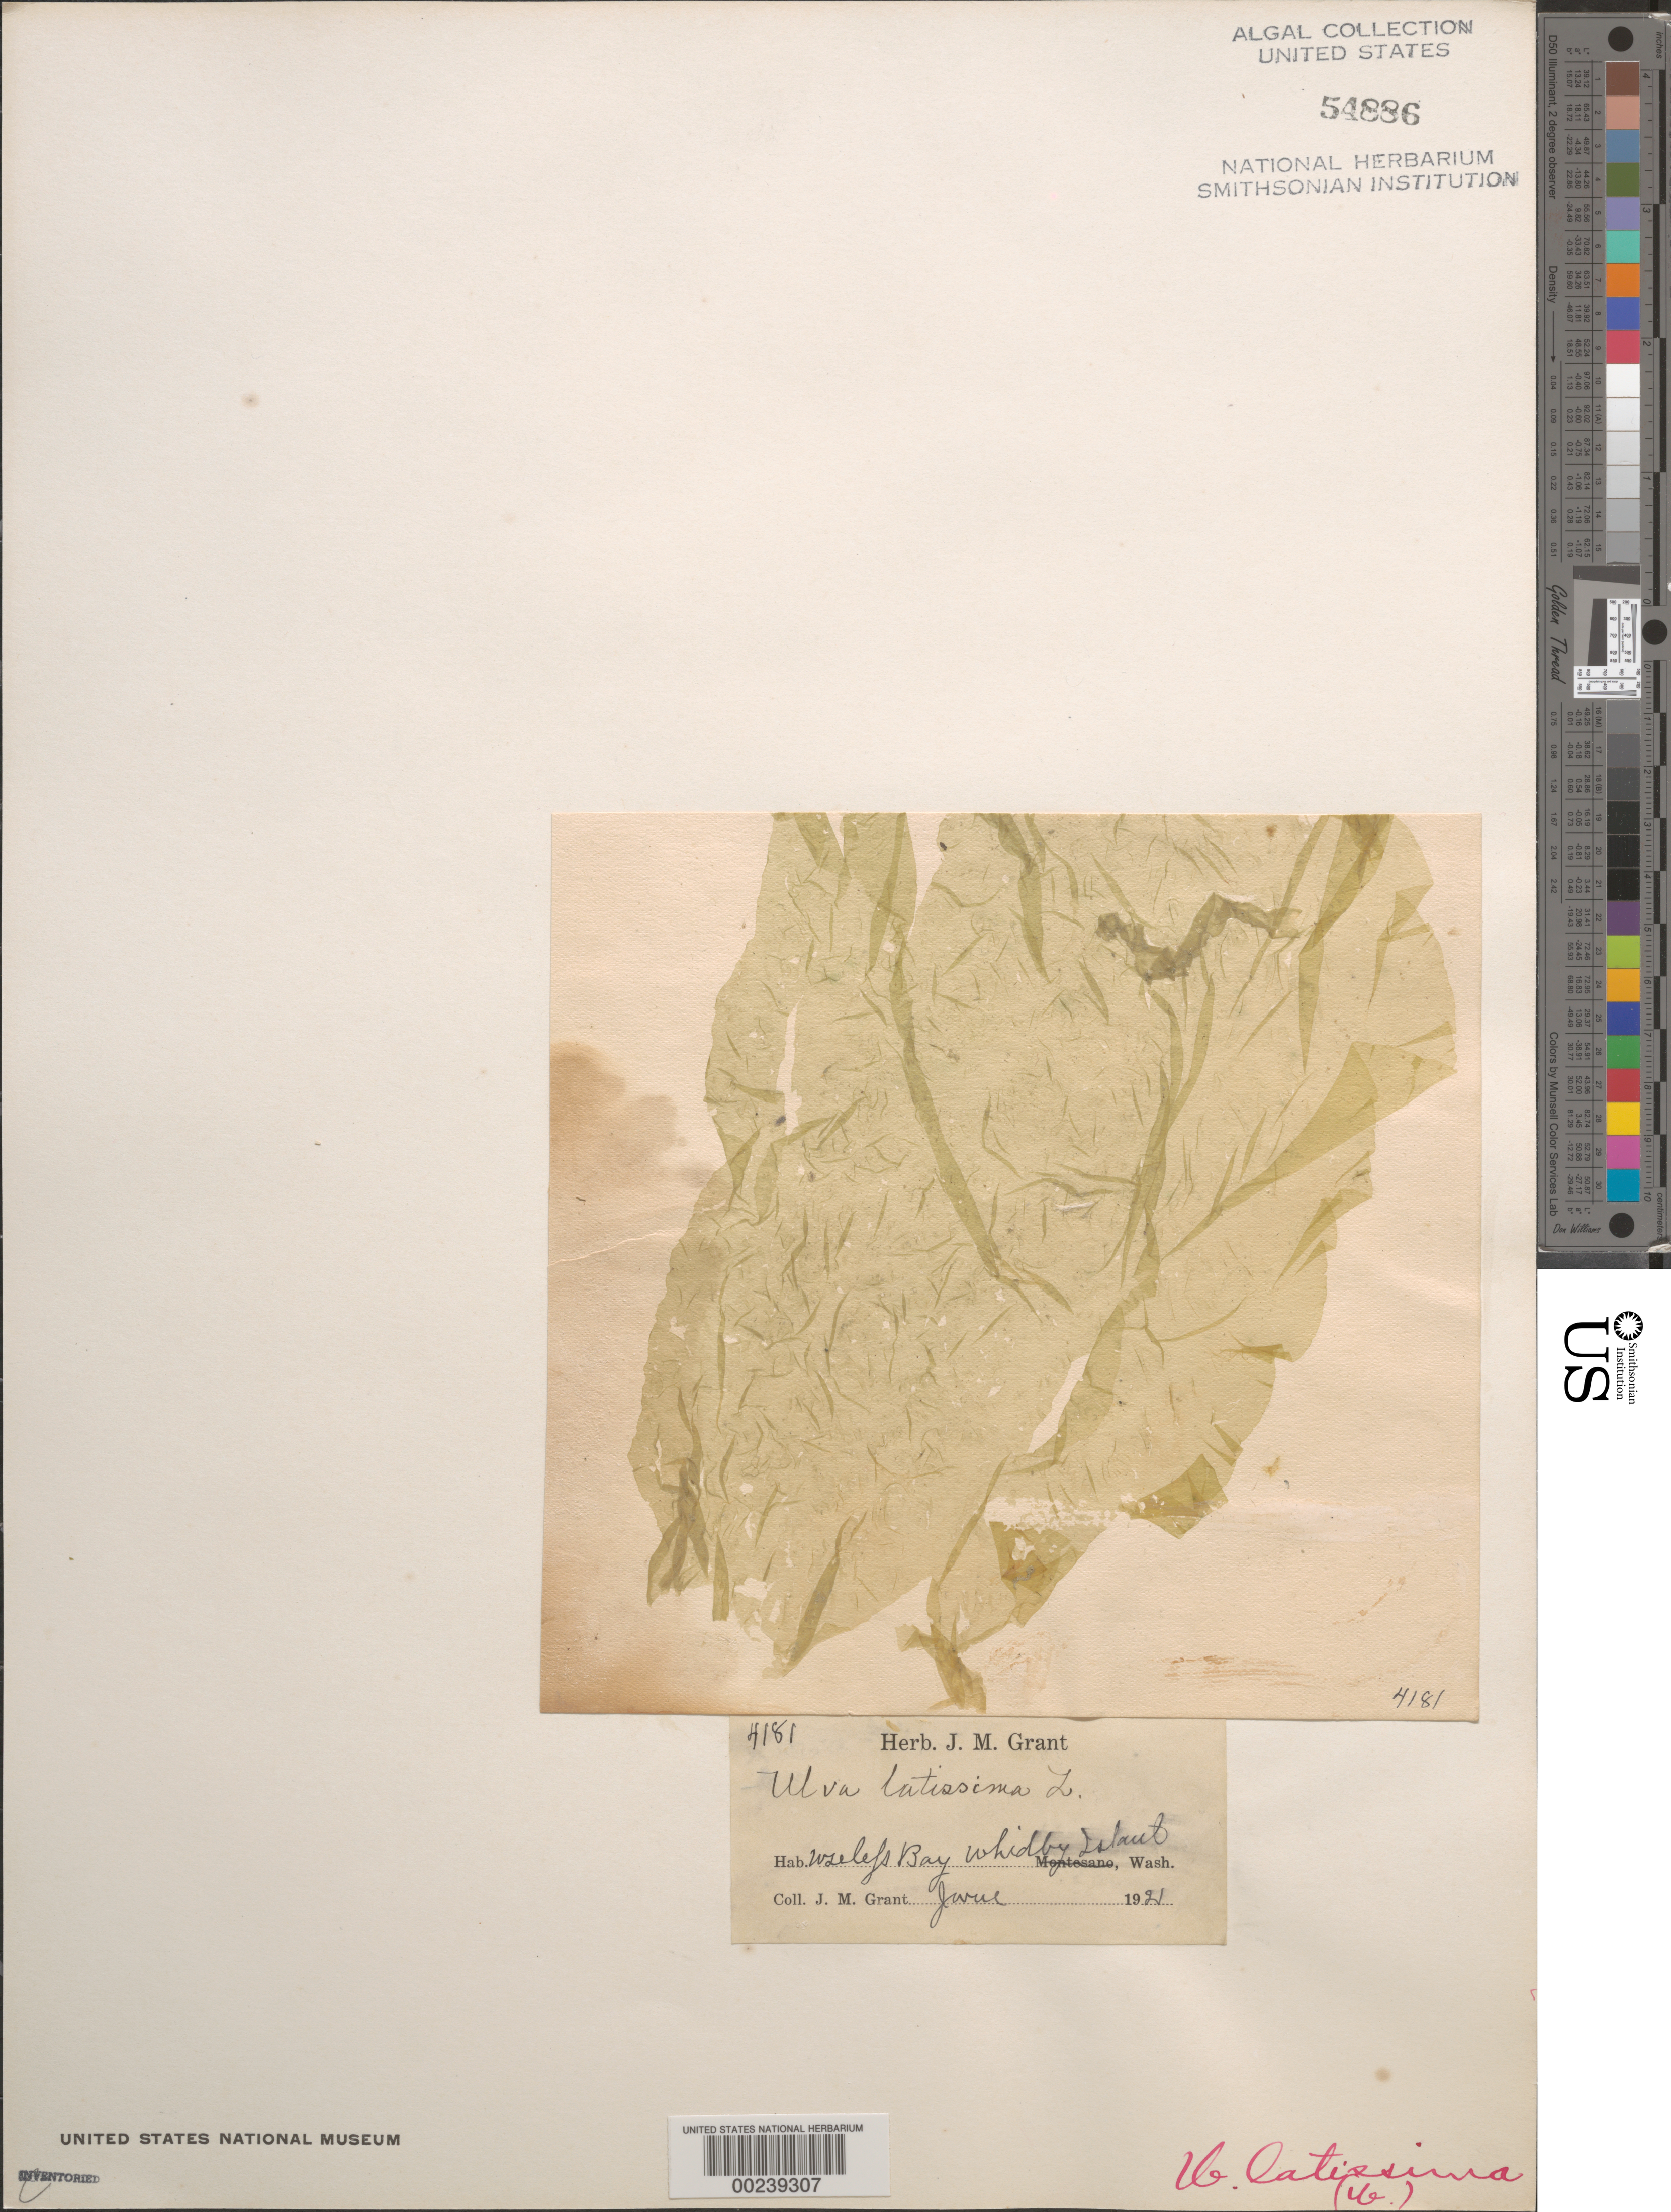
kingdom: Chromista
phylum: Ochrophyta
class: Phaeophyceae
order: Laminariales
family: Laminariaceae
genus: Saccharina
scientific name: Saccharina latissima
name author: C.E. Lane et al.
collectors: J. M. Grant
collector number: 4181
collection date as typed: Jun 1921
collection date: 1921-06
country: United States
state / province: Washington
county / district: Island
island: Whidbey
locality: Wselefs Bay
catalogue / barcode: US 54886